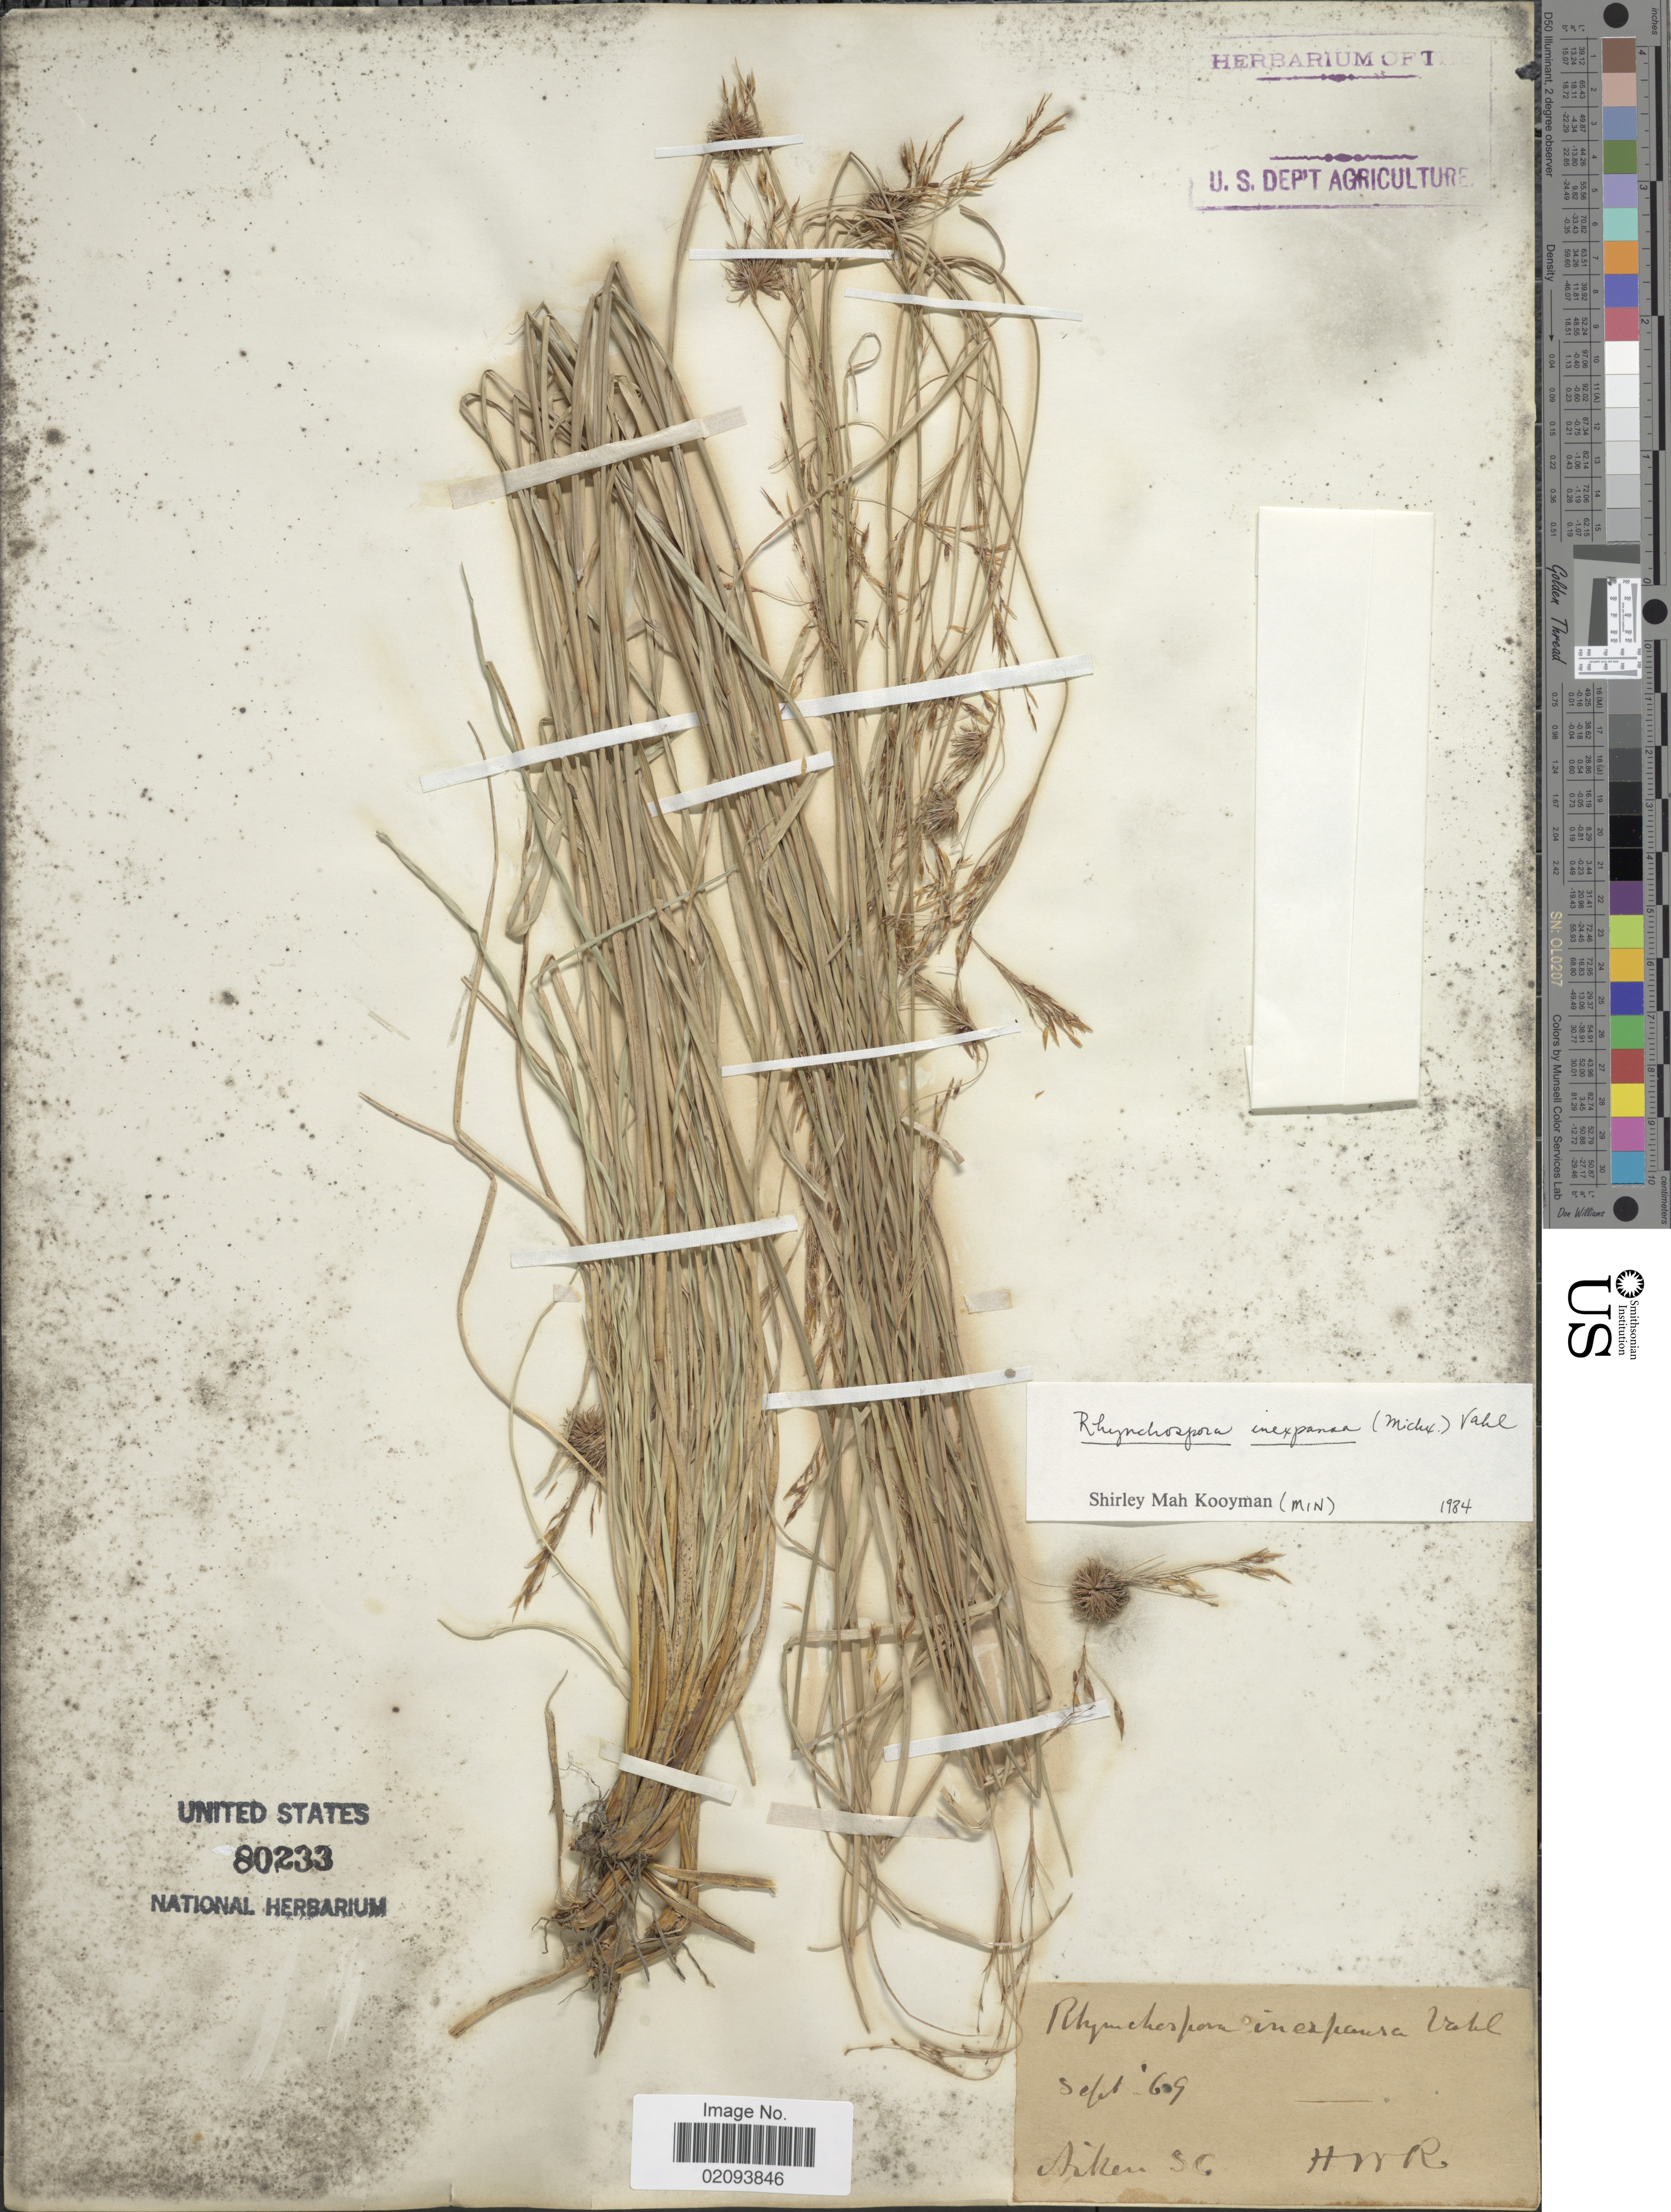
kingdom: Plantae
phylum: Tracheophyta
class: Liliopsida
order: Poales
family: Cyperaceae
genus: Rhynchospora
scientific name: Rhynchospora inexpansa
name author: (Michx.) Vahl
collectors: H. W. R.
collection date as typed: Transcribed d/m/y: /9/69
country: United States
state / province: South Carolina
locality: Aiken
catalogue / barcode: US 80233